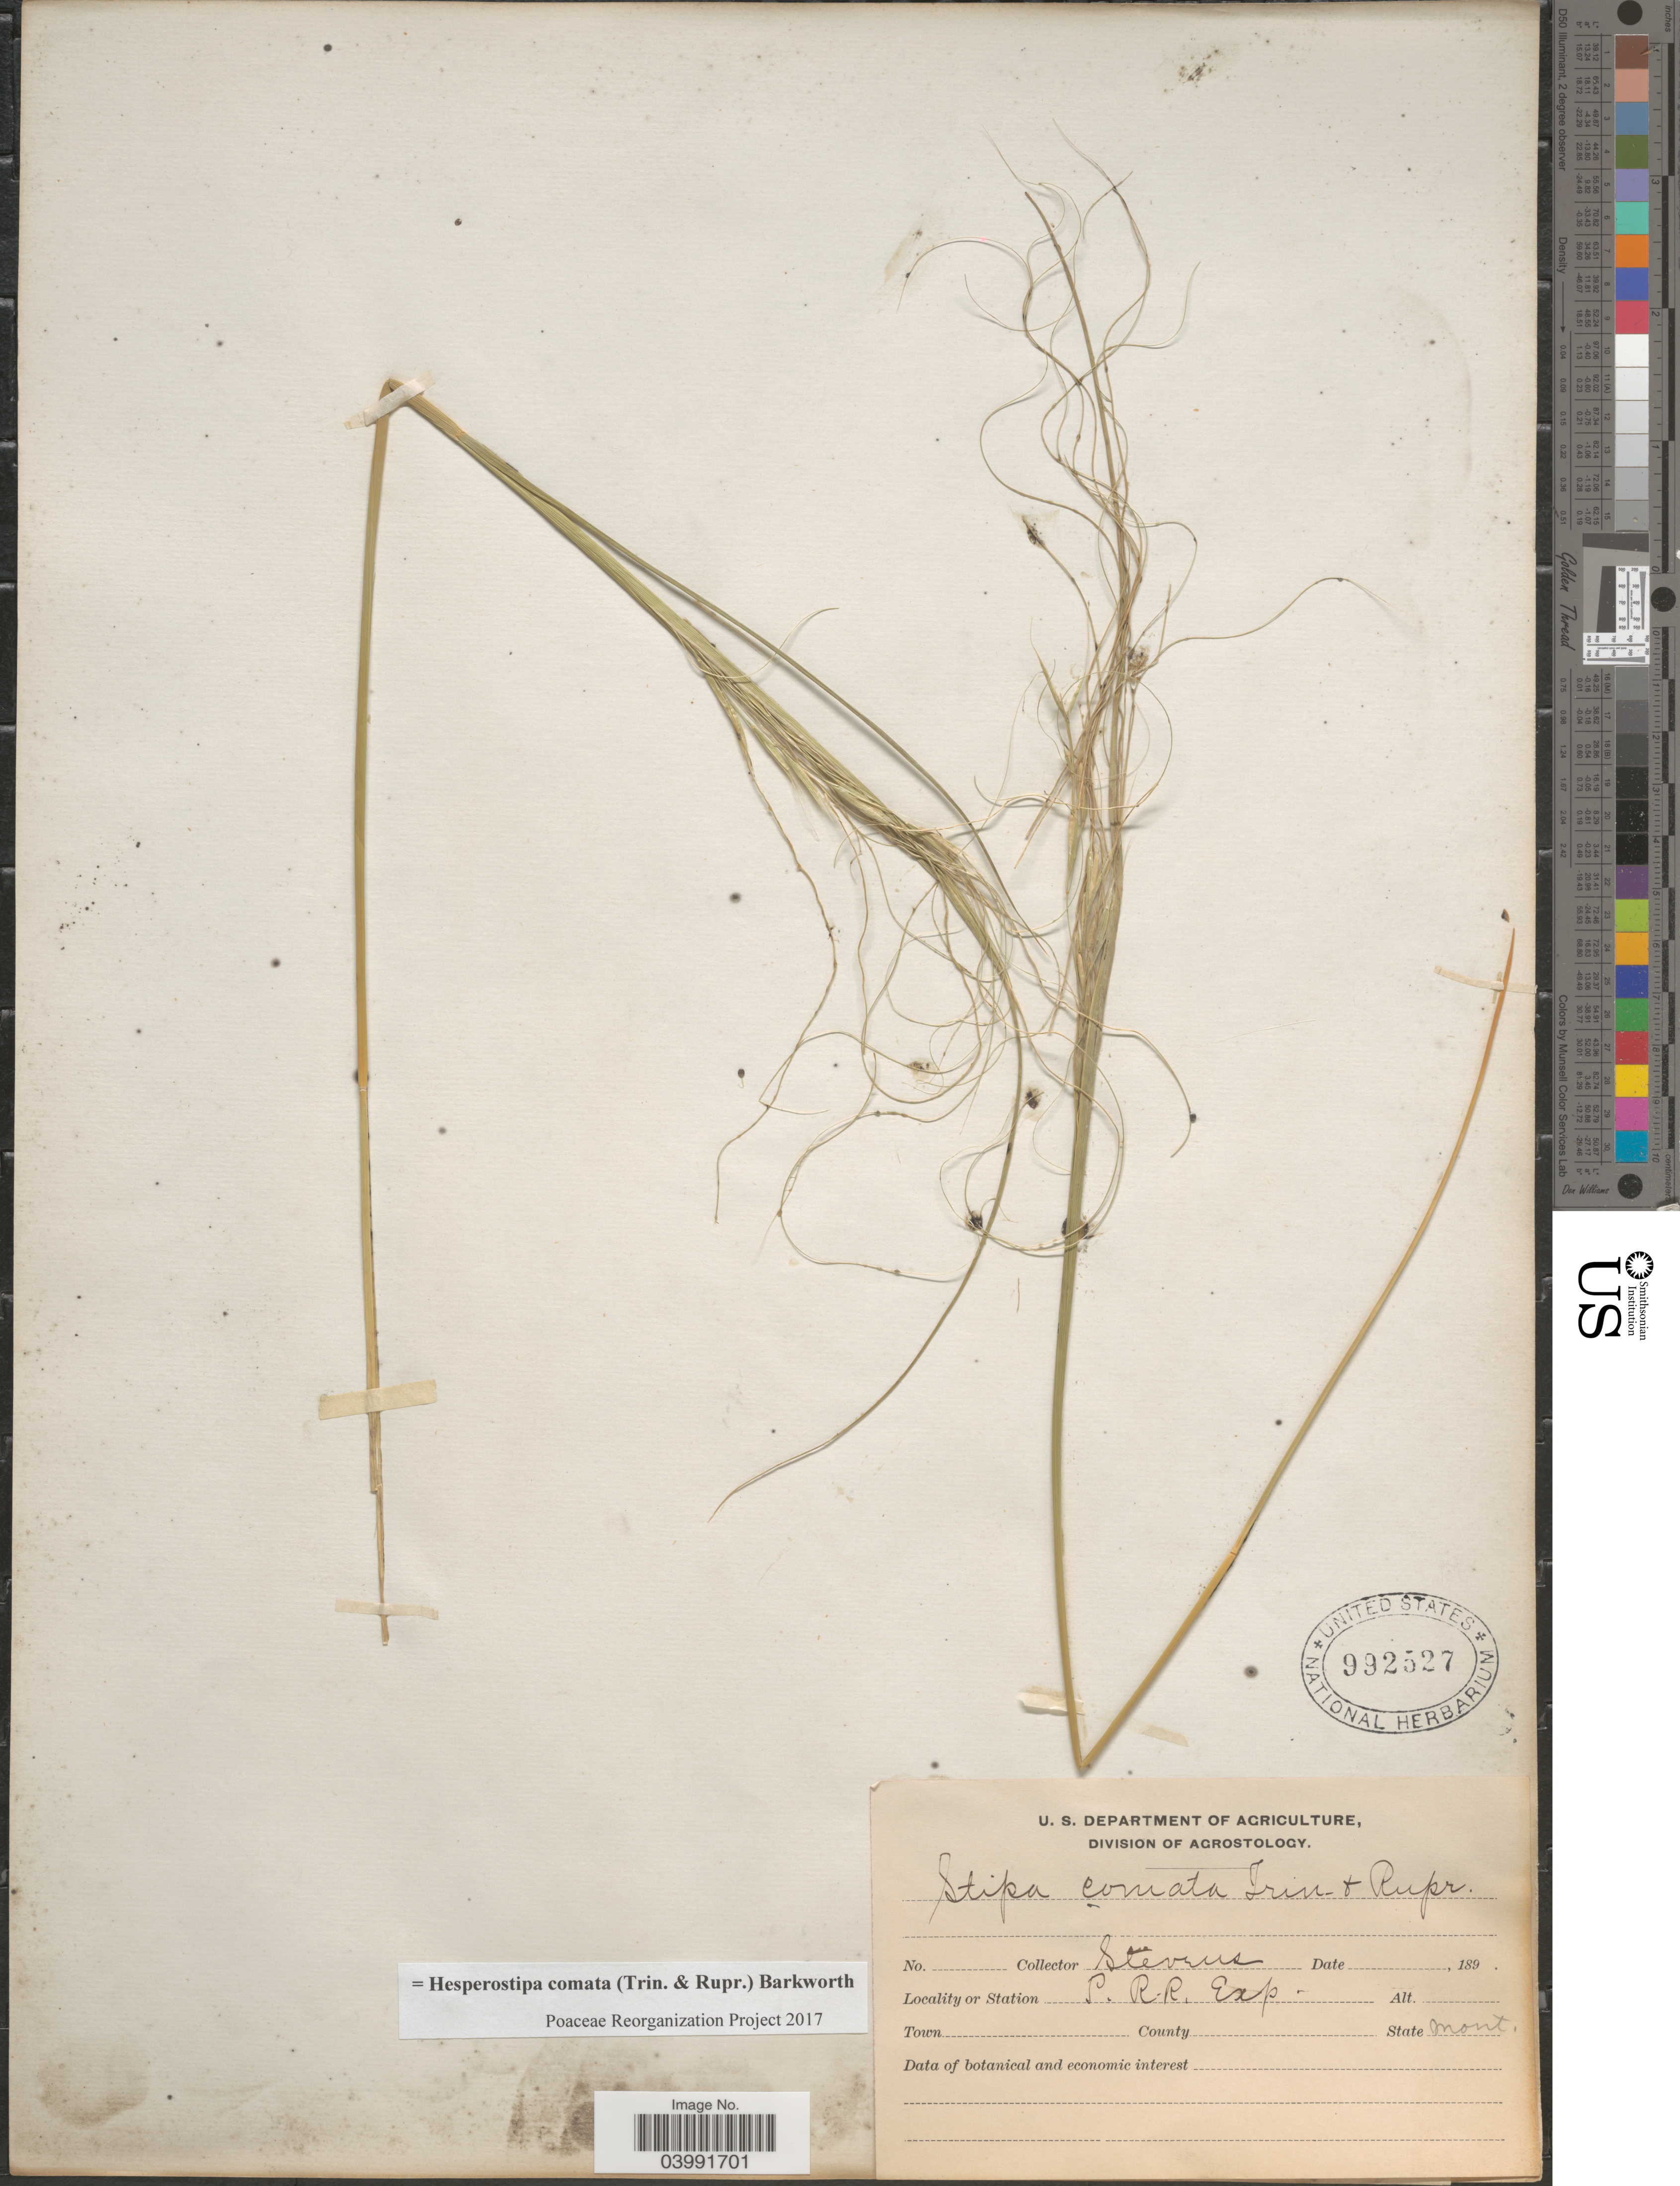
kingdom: Plantae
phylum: Tracheophyta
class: Liliopsida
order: Poales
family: Poaceae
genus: Hesperostipa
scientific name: Hesperostipa comata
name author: (Trin. & Rupr.) Barkworth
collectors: -. Stevens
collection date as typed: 189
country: United States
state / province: Montana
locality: Station P. R.R. Exp.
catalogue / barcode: US 992527